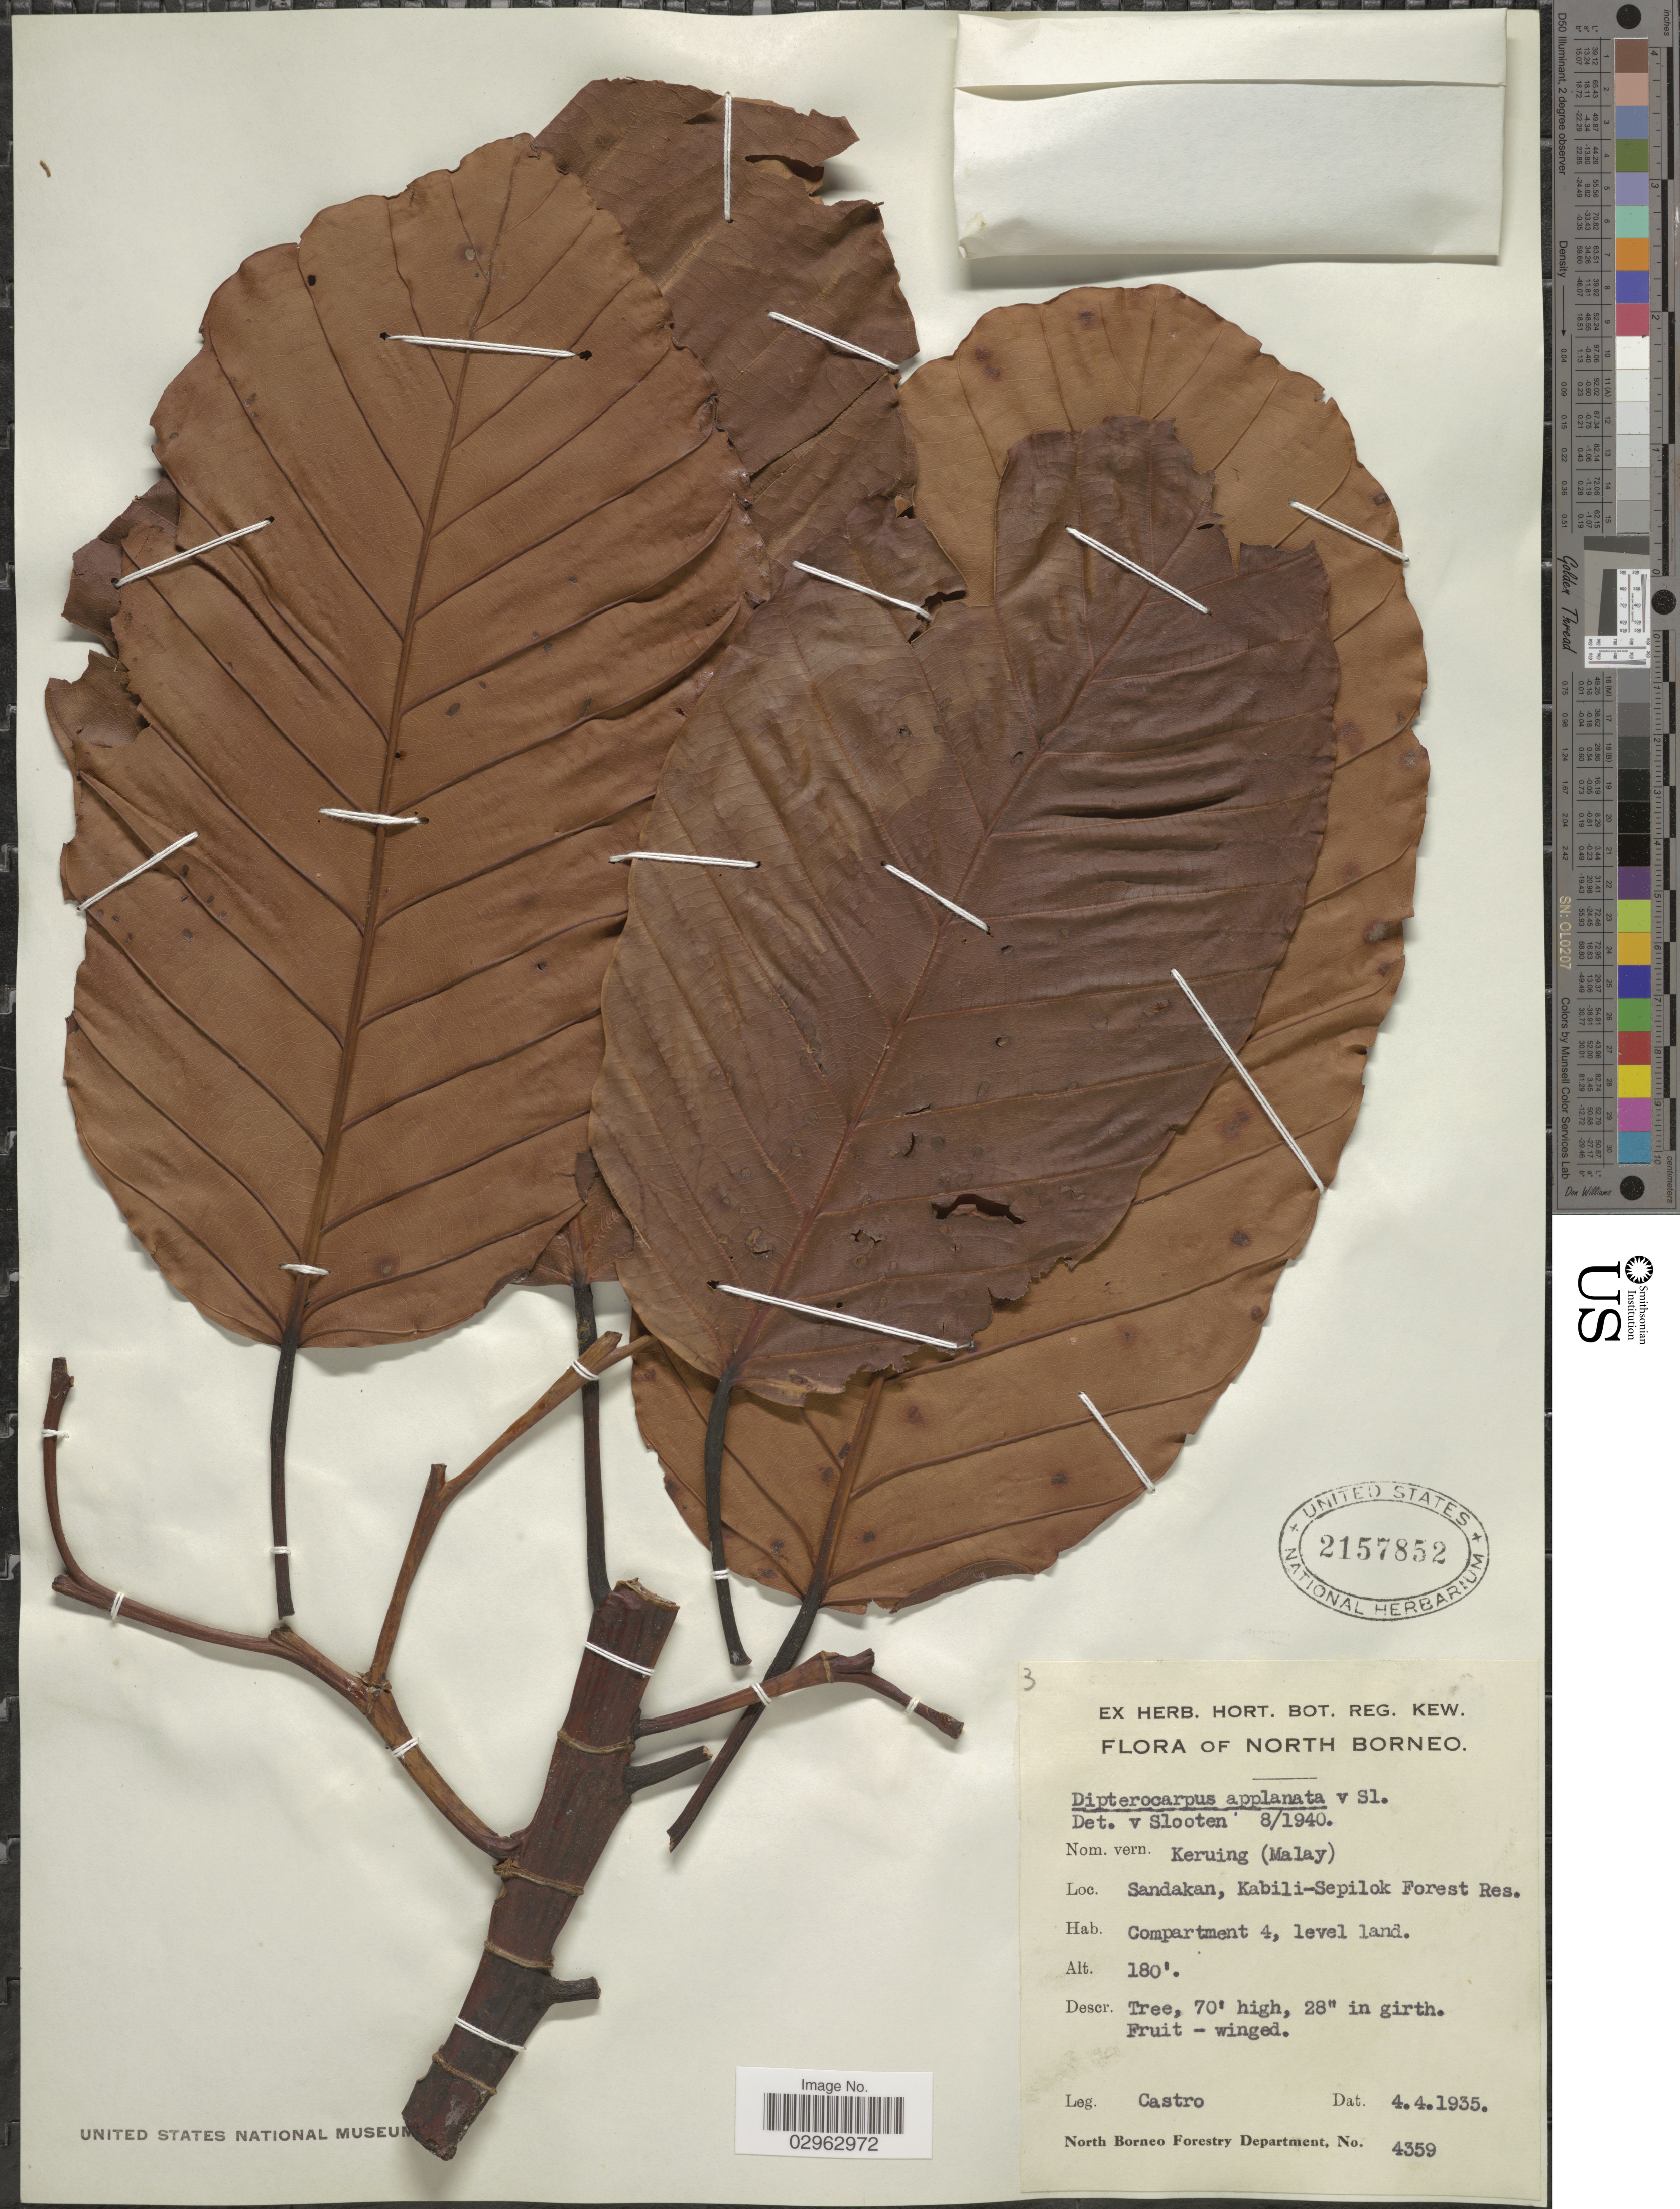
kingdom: Plantae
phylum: Tracheophyta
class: Magnoliopsida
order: Malvales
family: Dipterocarpaceae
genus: Dipterocarpus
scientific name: Dipterocarpus applanatus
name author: Slooten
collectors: -. Castro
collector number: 4359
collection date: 1935-04-04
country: Malaysia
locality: North Borneo. Sandakan, Kabili-Sepilok Forest Res. Compartment 4, level land.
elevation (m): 55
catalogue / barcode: US 2157852